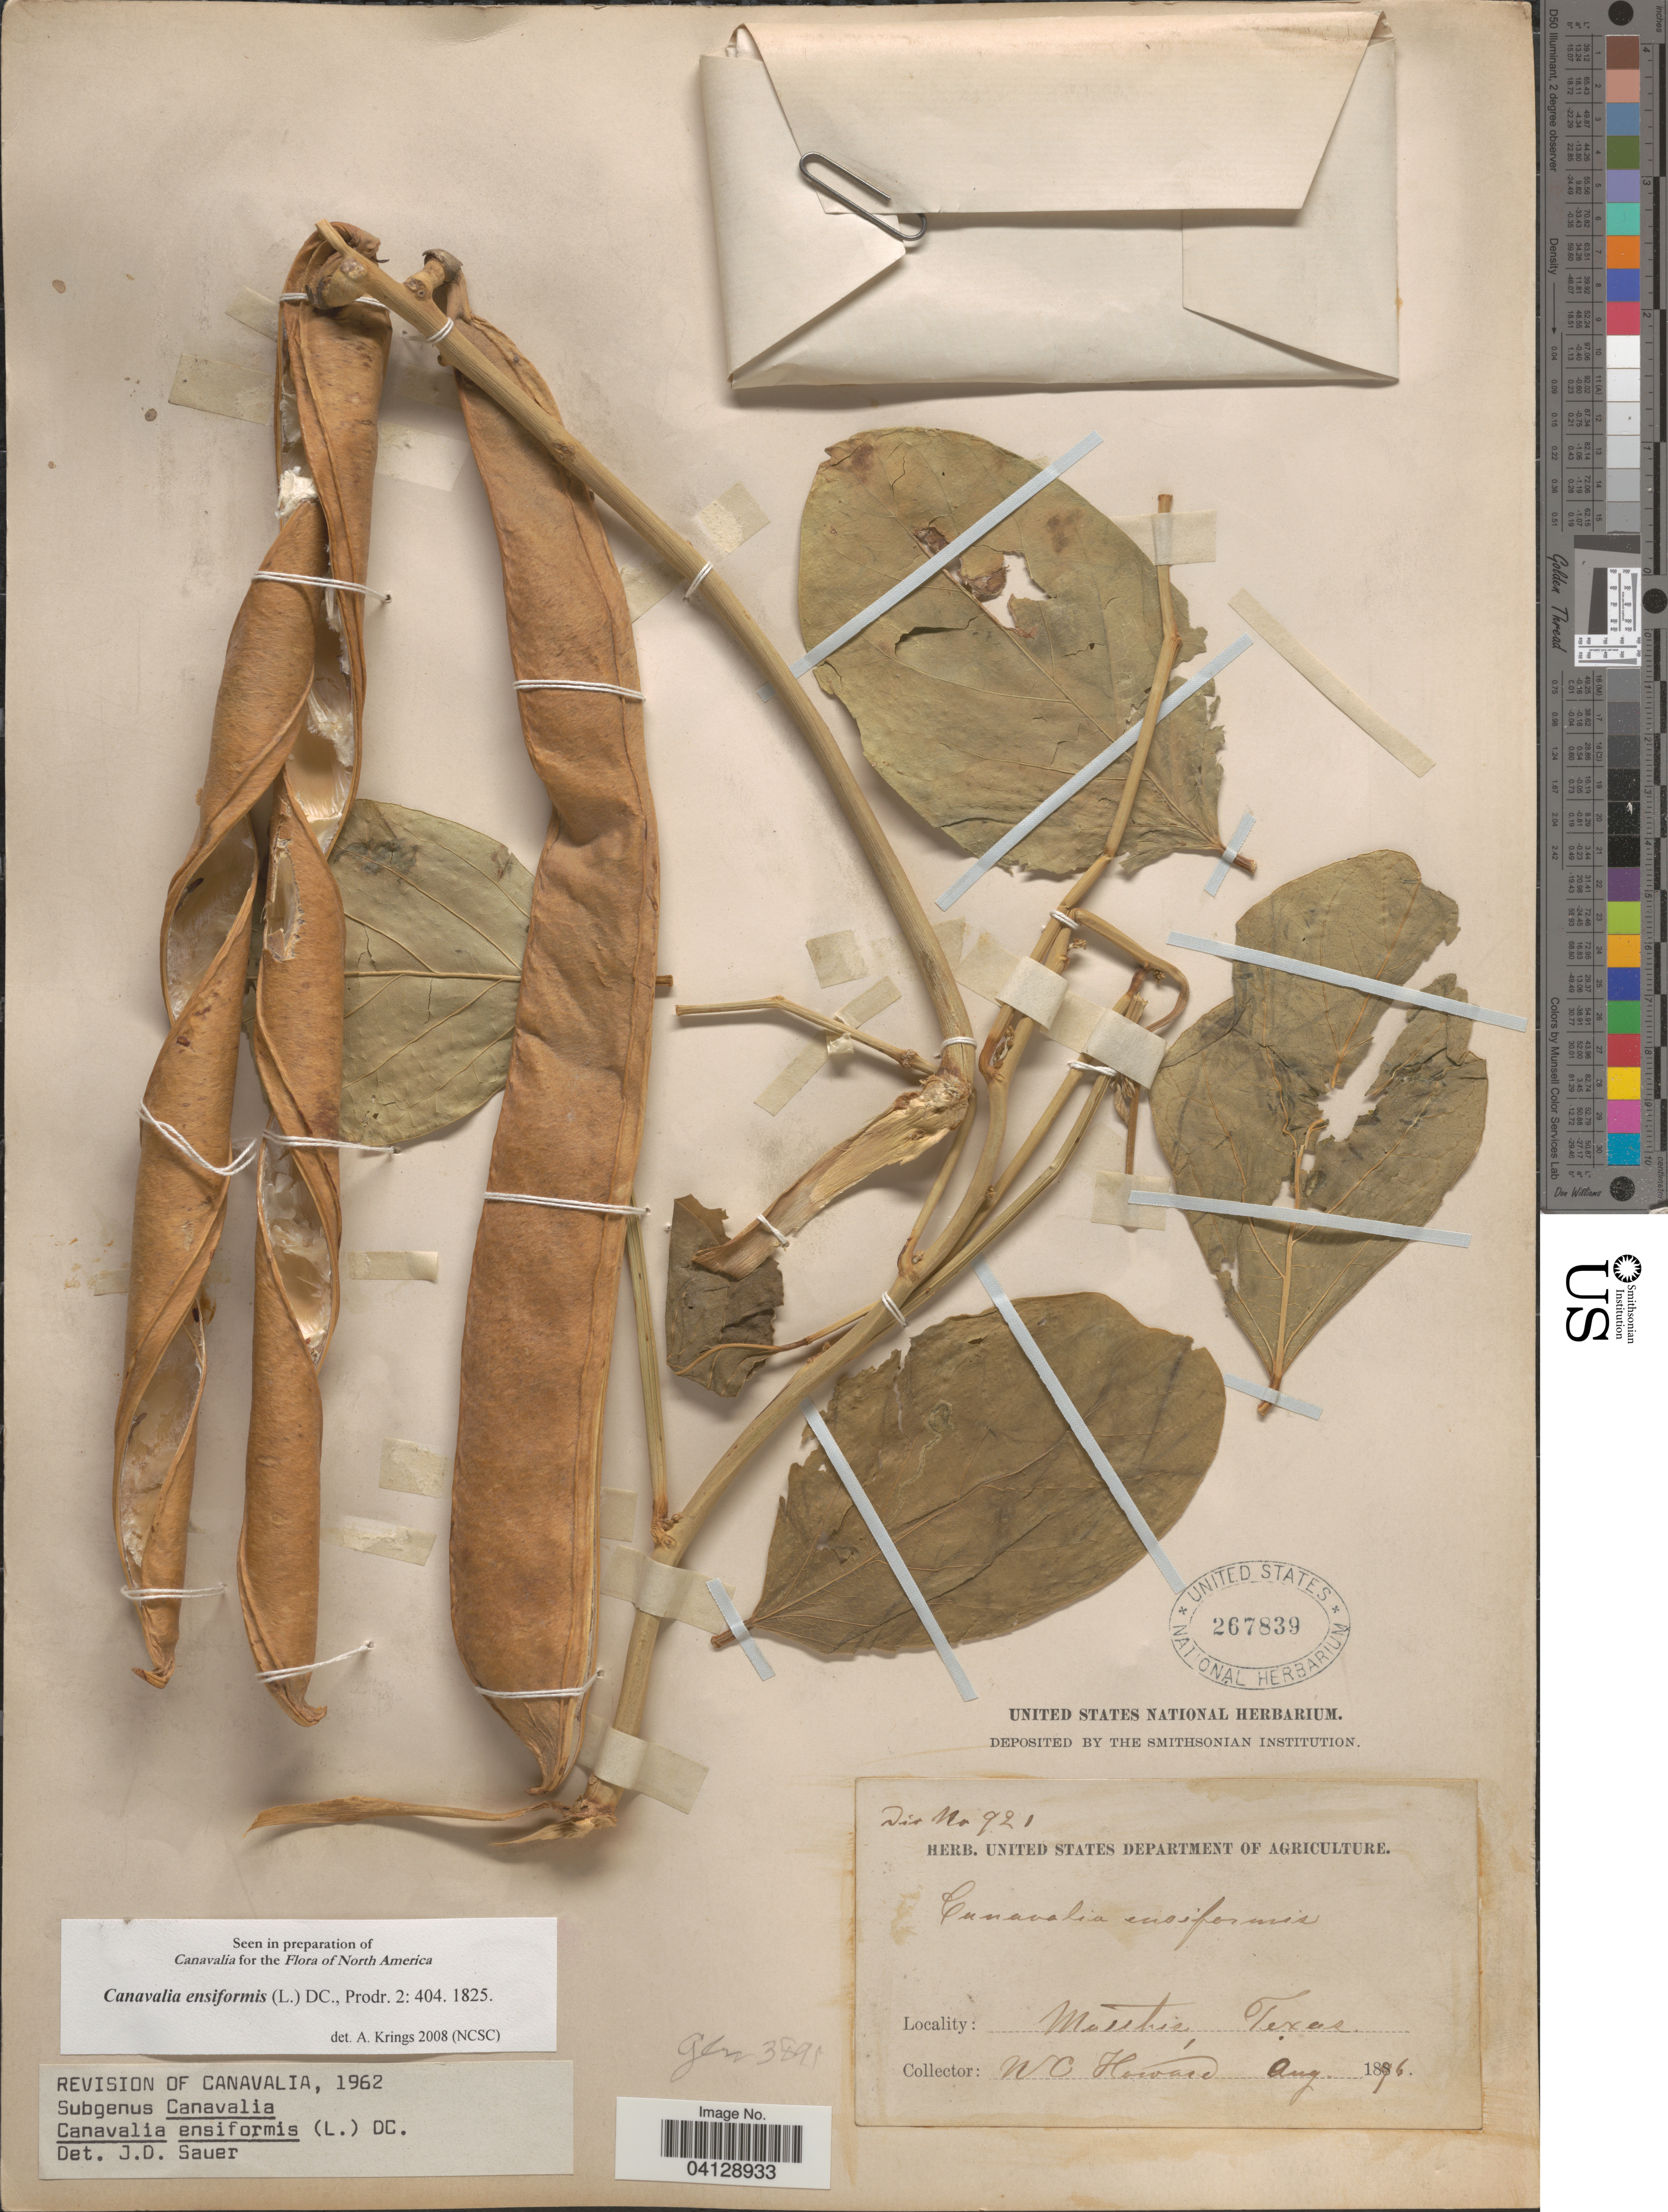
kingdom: Plantae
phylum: Tracheophyta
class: Magnoliopsida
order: Fabales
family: Fabaceae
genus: Canavalia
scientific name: Canavalia ensiformis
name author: (L.) DC.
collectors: W. Howard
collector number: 921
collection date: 1896-08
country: United States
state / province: Texas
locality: Masshis [interpreted].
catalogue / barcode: US 267839